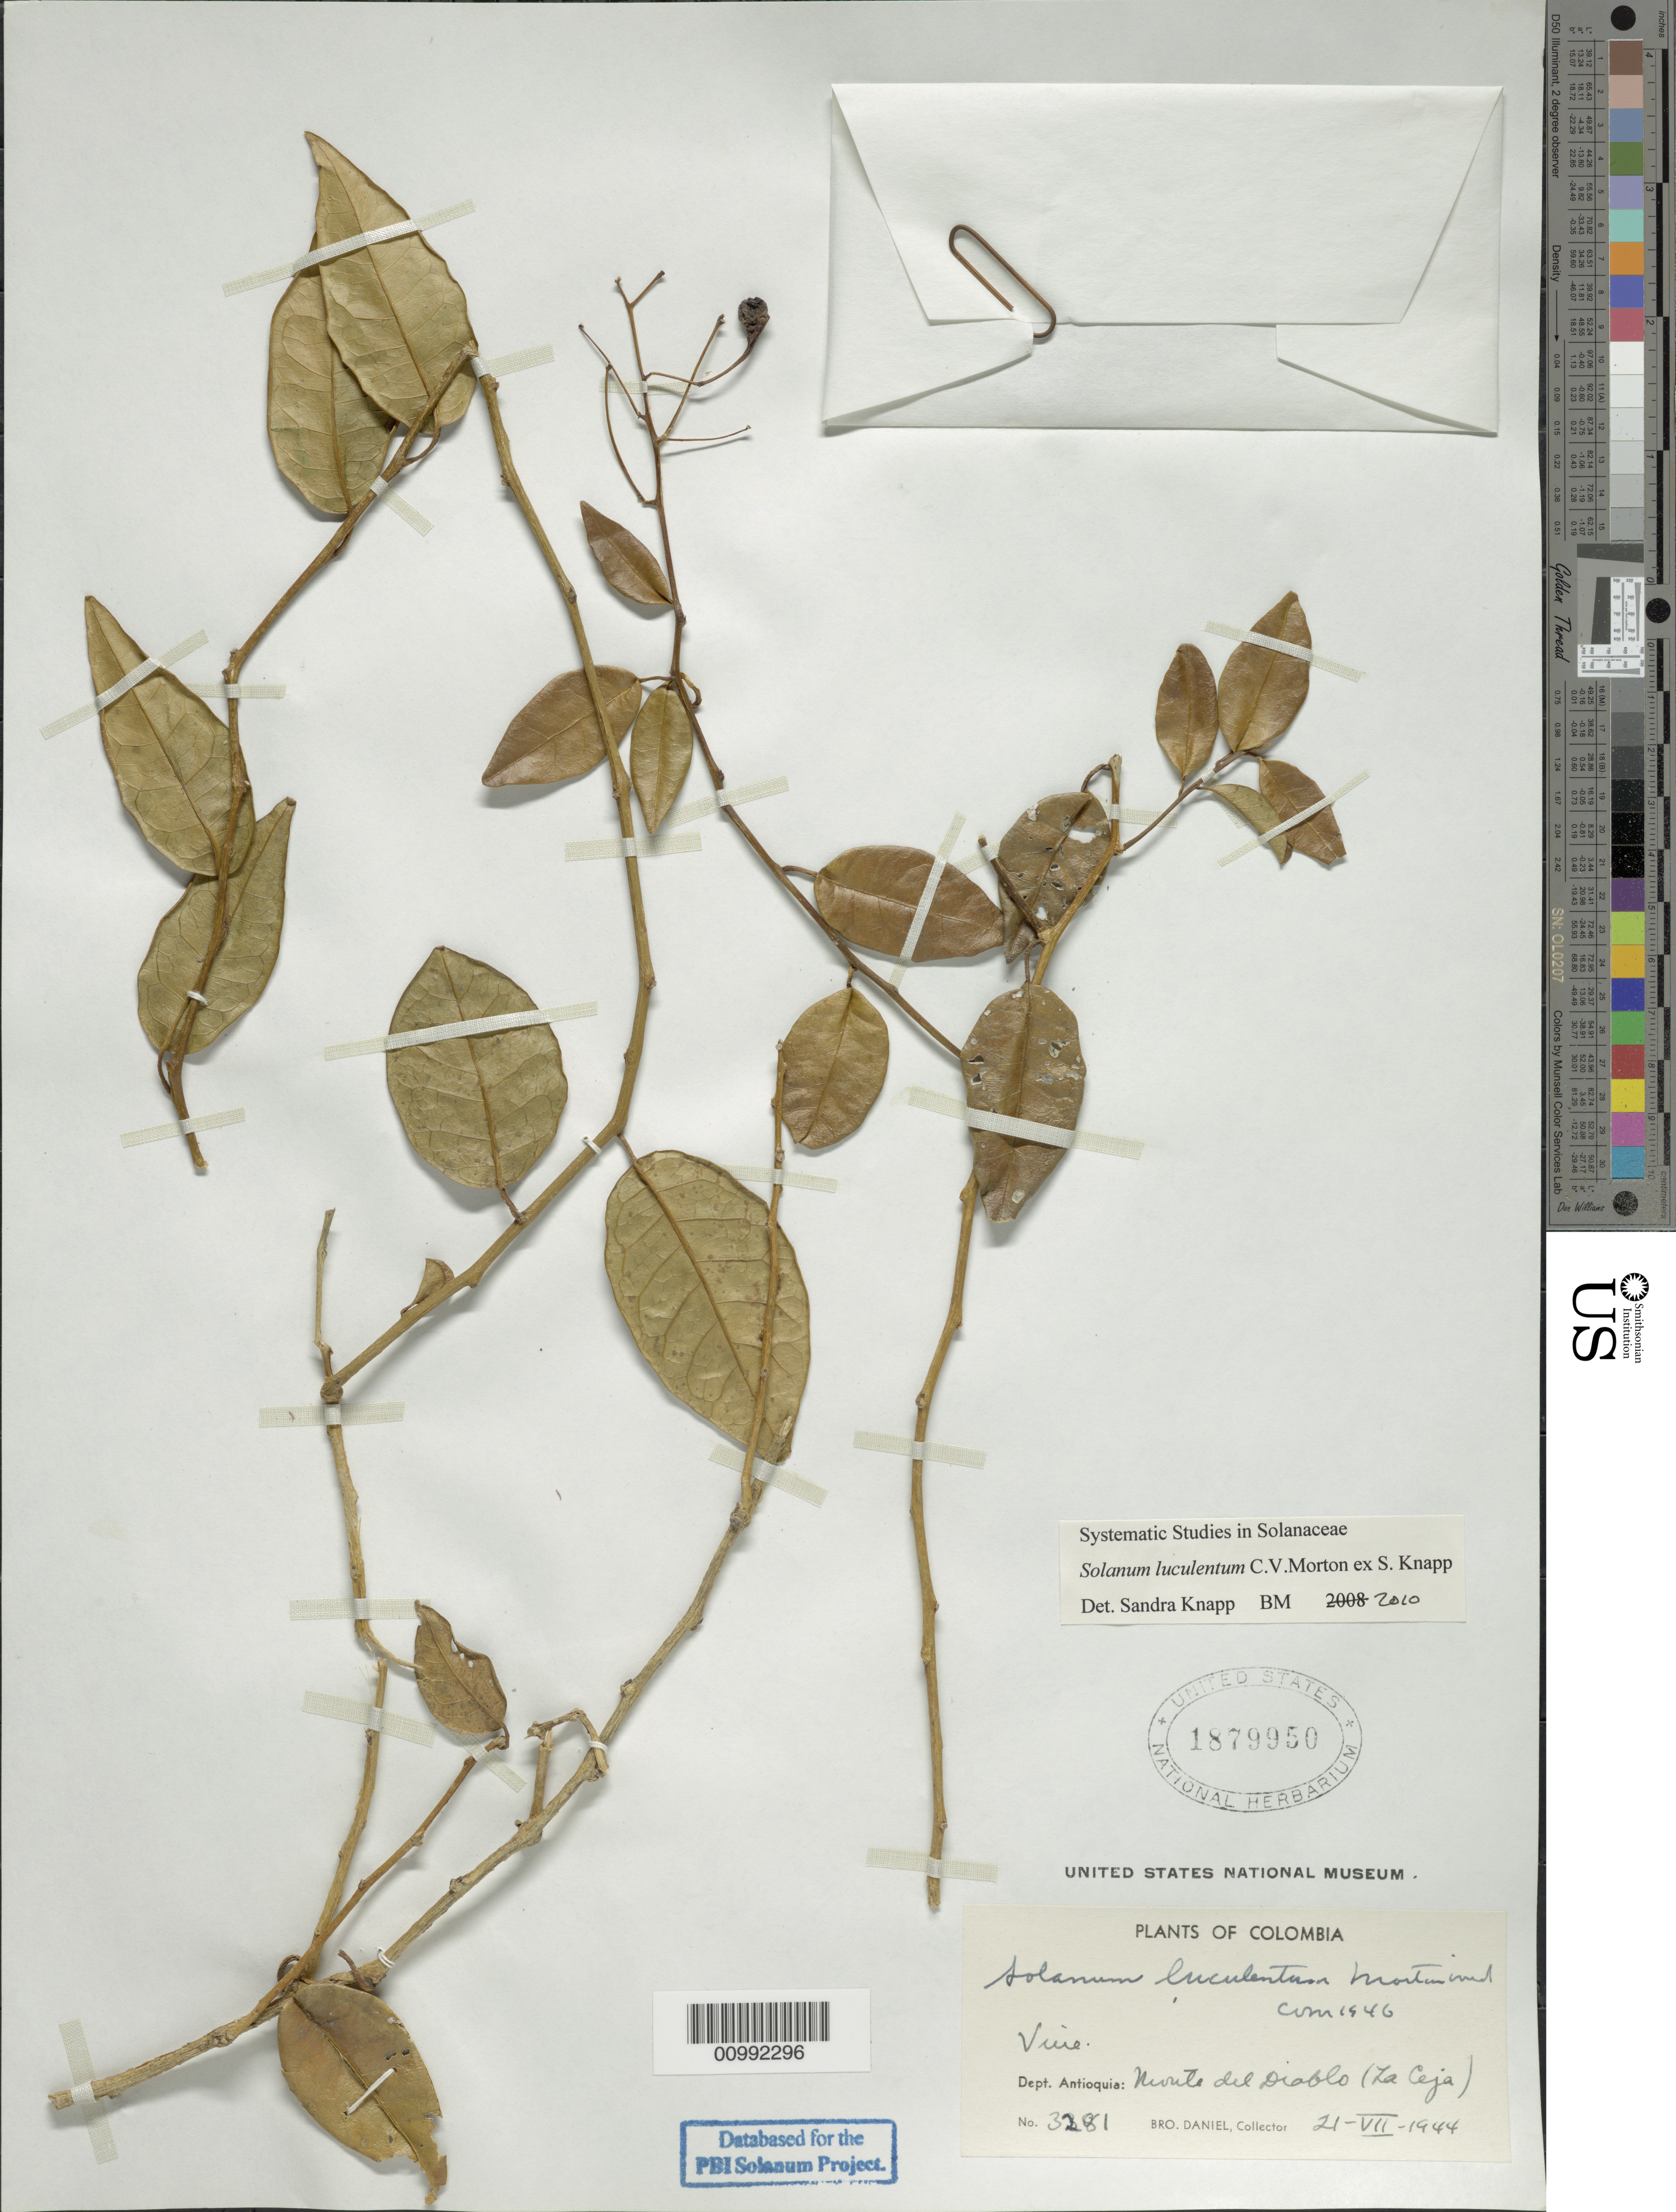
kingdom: Plantae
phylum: Tracheophyta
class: Magnoliopsida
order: Solanales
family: Solanaceae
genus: Solanum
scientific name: Solanum luculentum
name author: S. Knapp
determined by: Knapp, S. D.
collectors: Bro. Daniel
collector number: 3281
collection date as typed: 21 Jul 1944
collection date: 1944-07-21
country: Colombia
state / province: Antioquia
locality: (La Ceja)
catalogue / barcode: US 1879950